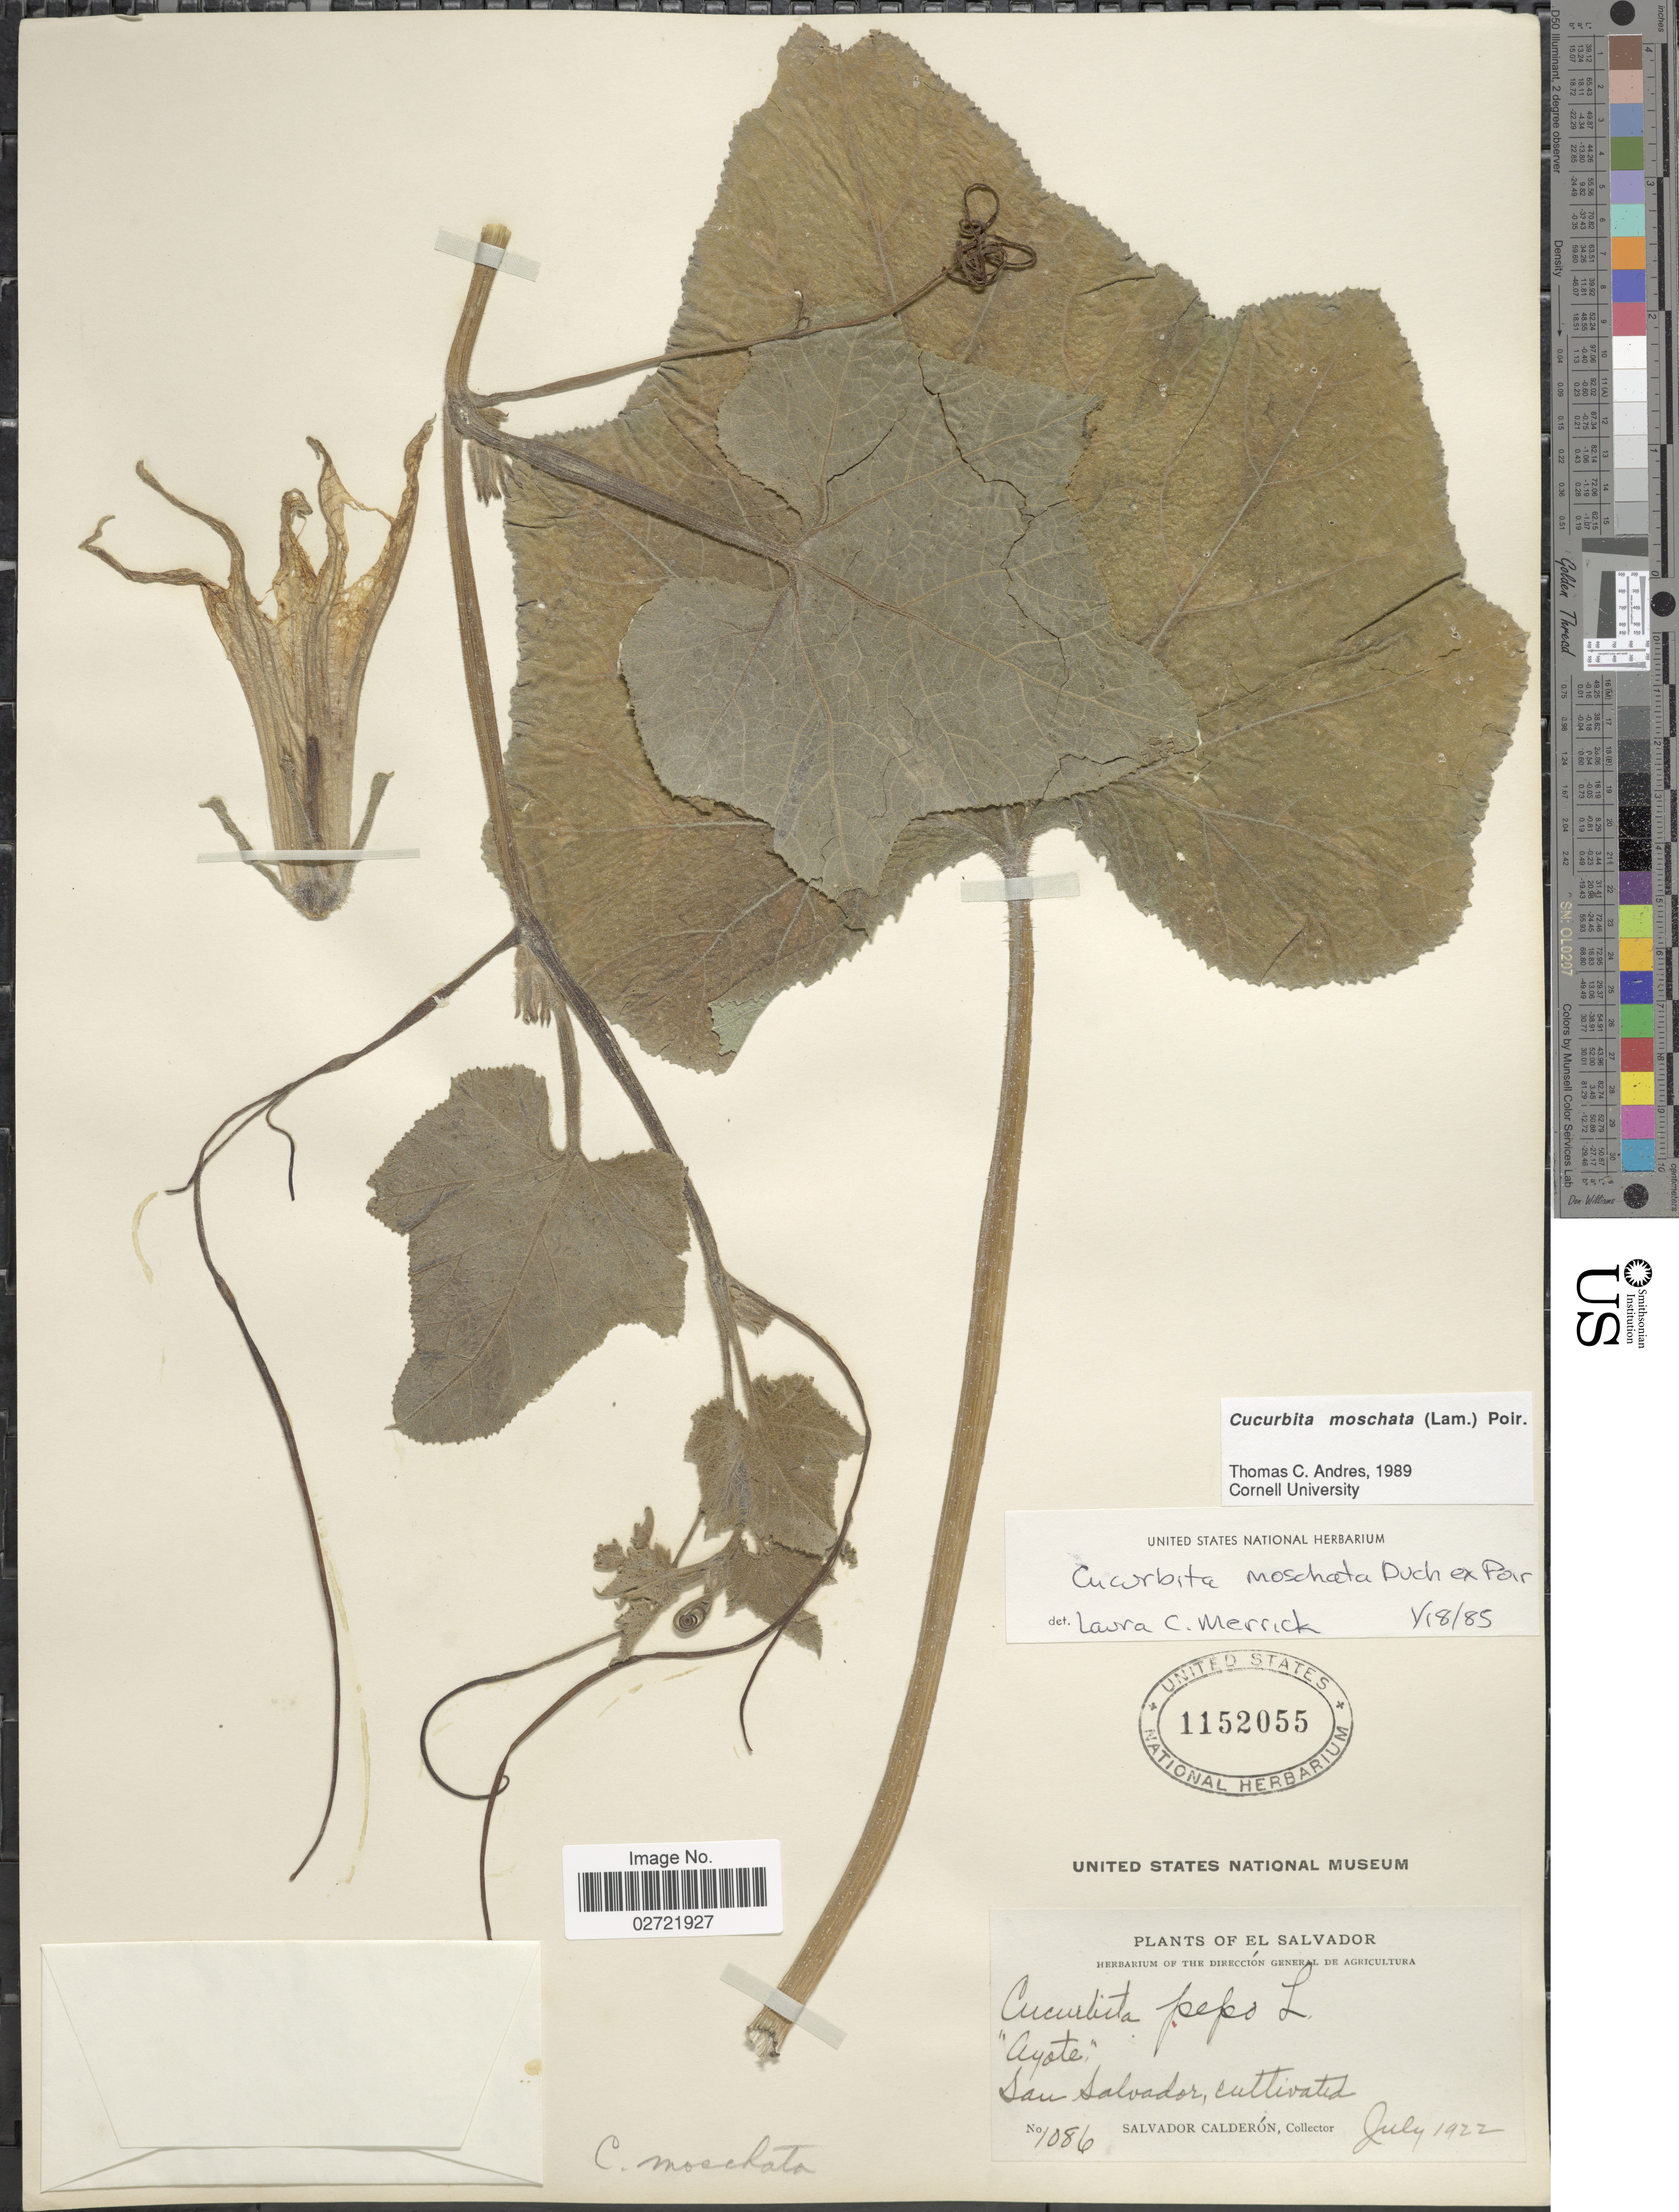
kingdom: Plantae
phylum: Tracheophyta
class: Magnoliopsida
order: Cucurbitales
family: Cucurbitaceae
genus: Cucurbita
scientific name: Cucurbita moschata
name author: (Duch.) Poir.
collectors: S. Calderón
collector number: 1086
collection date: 1922-07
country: El Salvador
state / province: San Salvador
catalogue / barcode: US 1152055